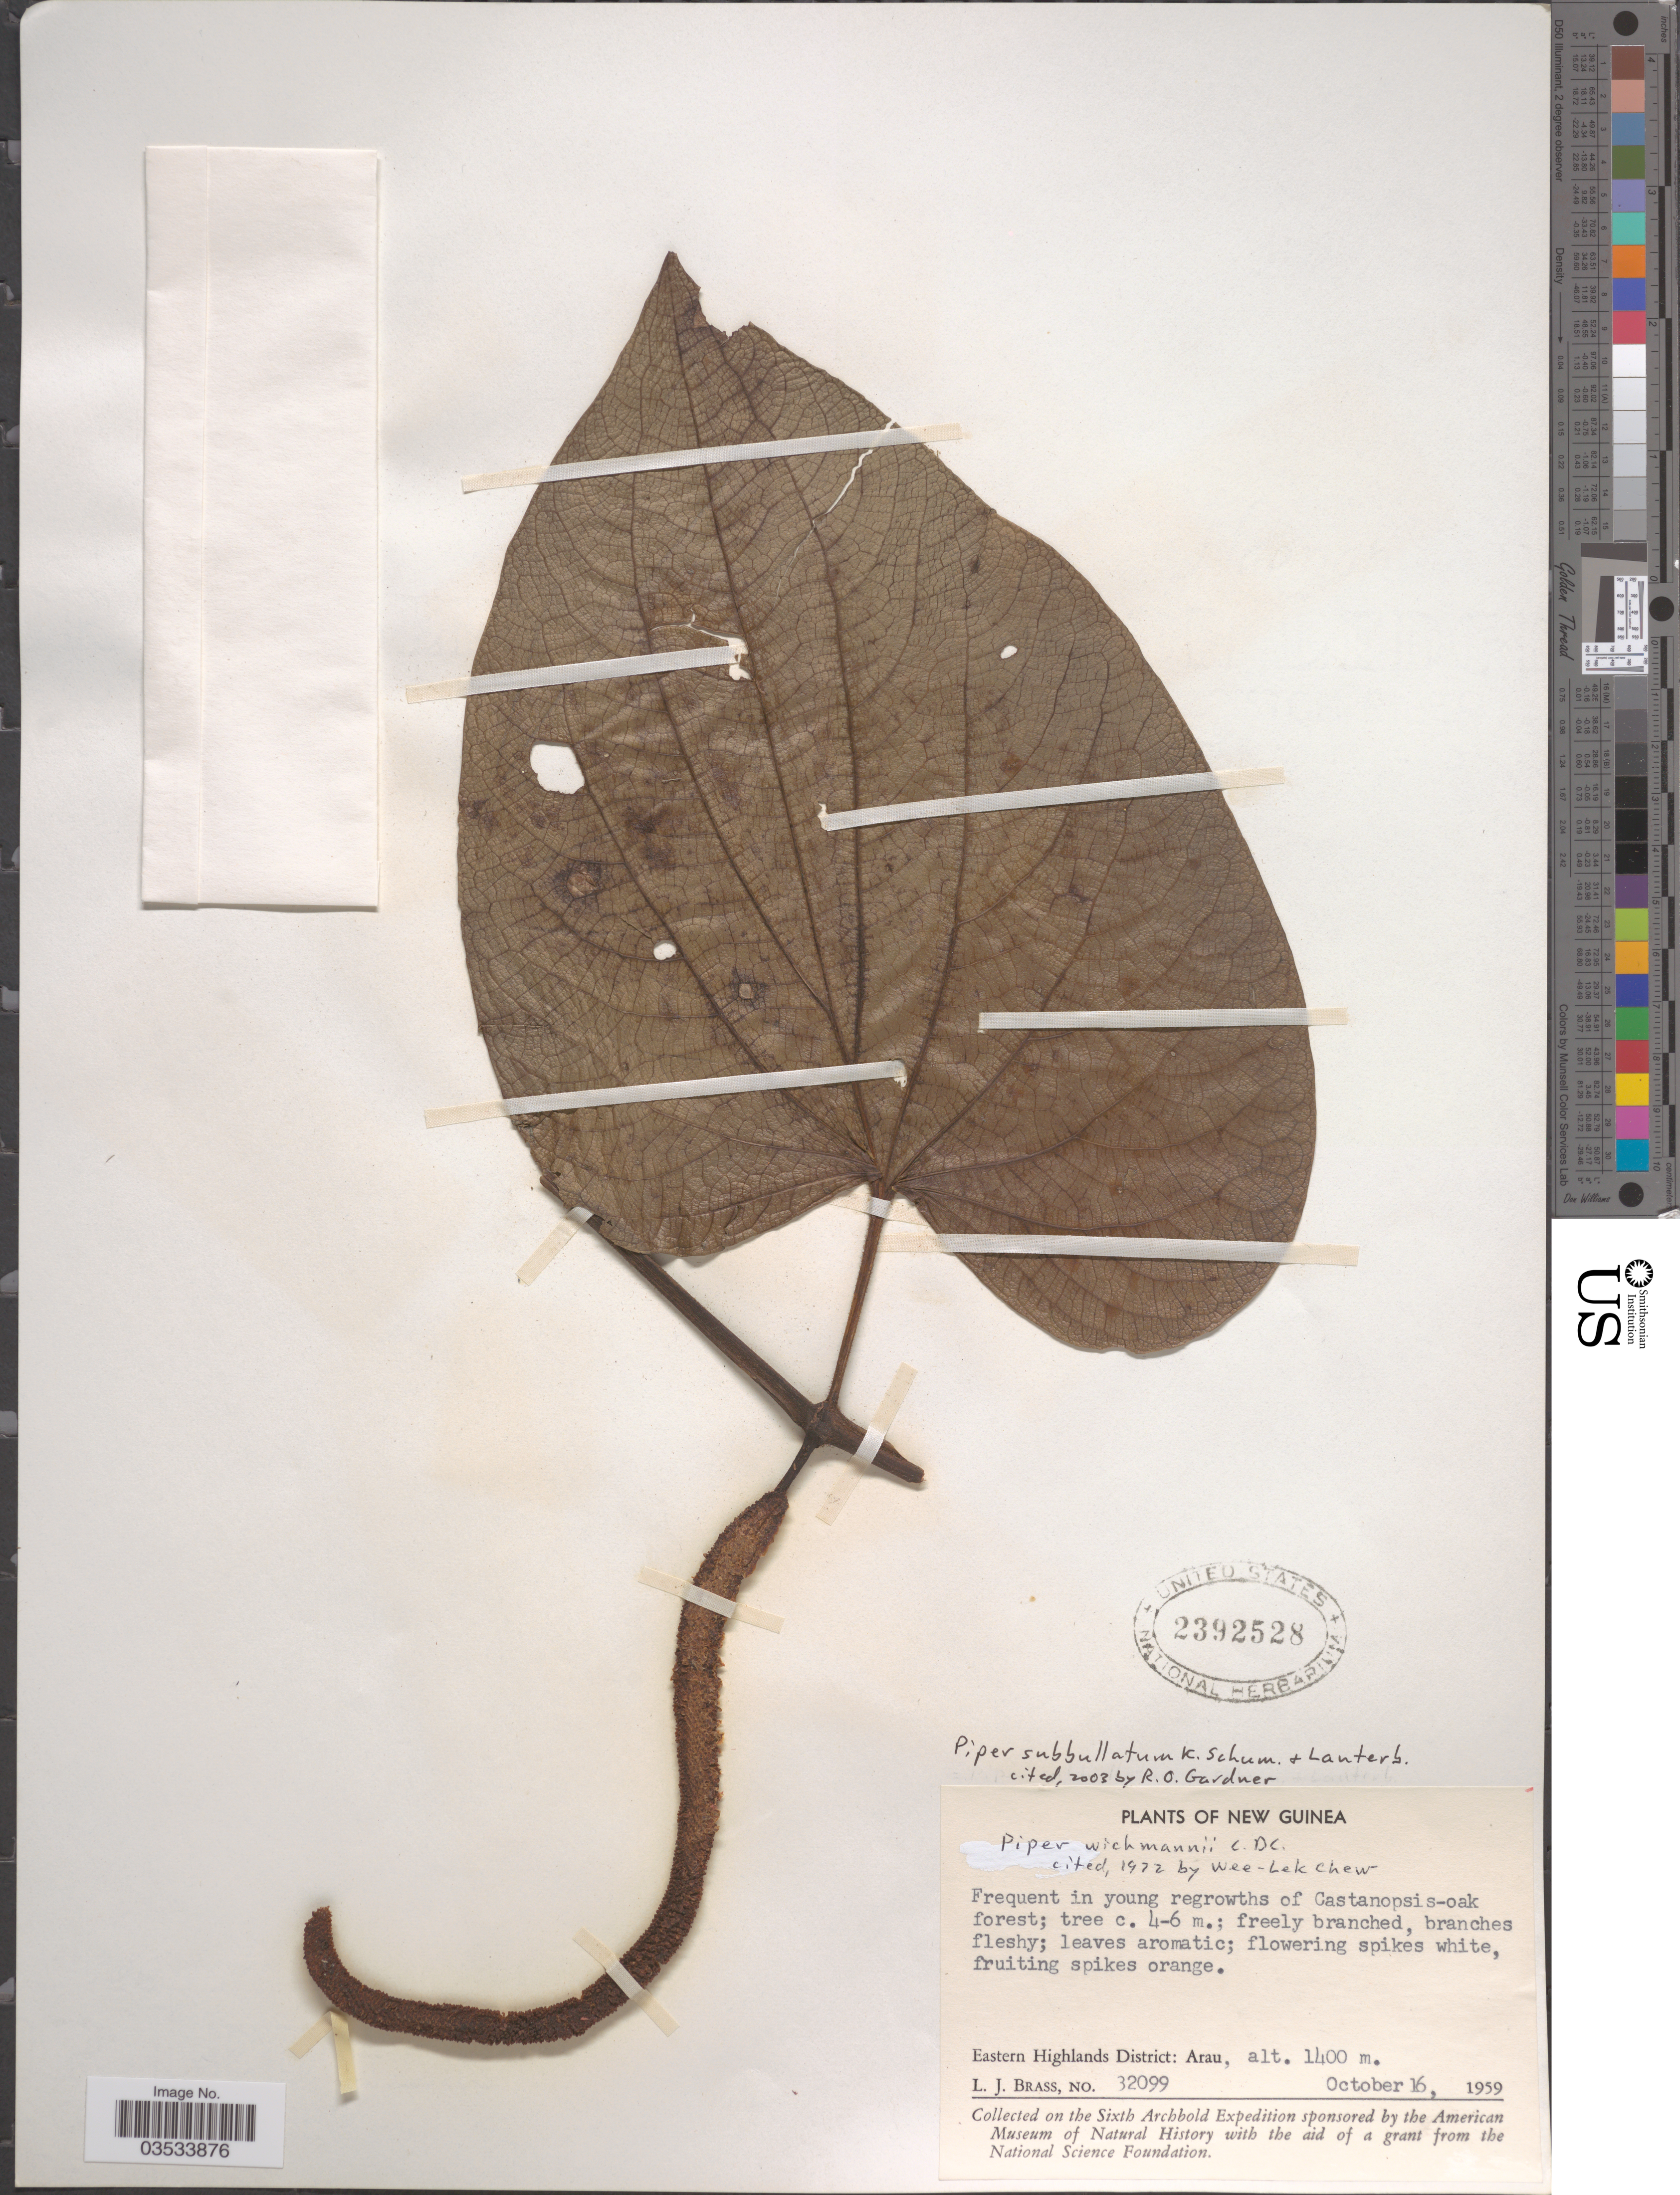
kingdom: Plantae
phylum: Tracheophyta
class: Magnoliopsida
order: Piperales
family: Piperaceae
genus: Piper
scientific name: Piper subbullatum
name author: K. Schum. & Lauterb.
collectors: L. J. Brass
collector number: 32099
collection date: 1959-10-16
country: Papua New Guinea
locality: New Guinea. Eastern Highlands District: Arau.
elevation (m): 1400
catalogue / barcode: US 2392528